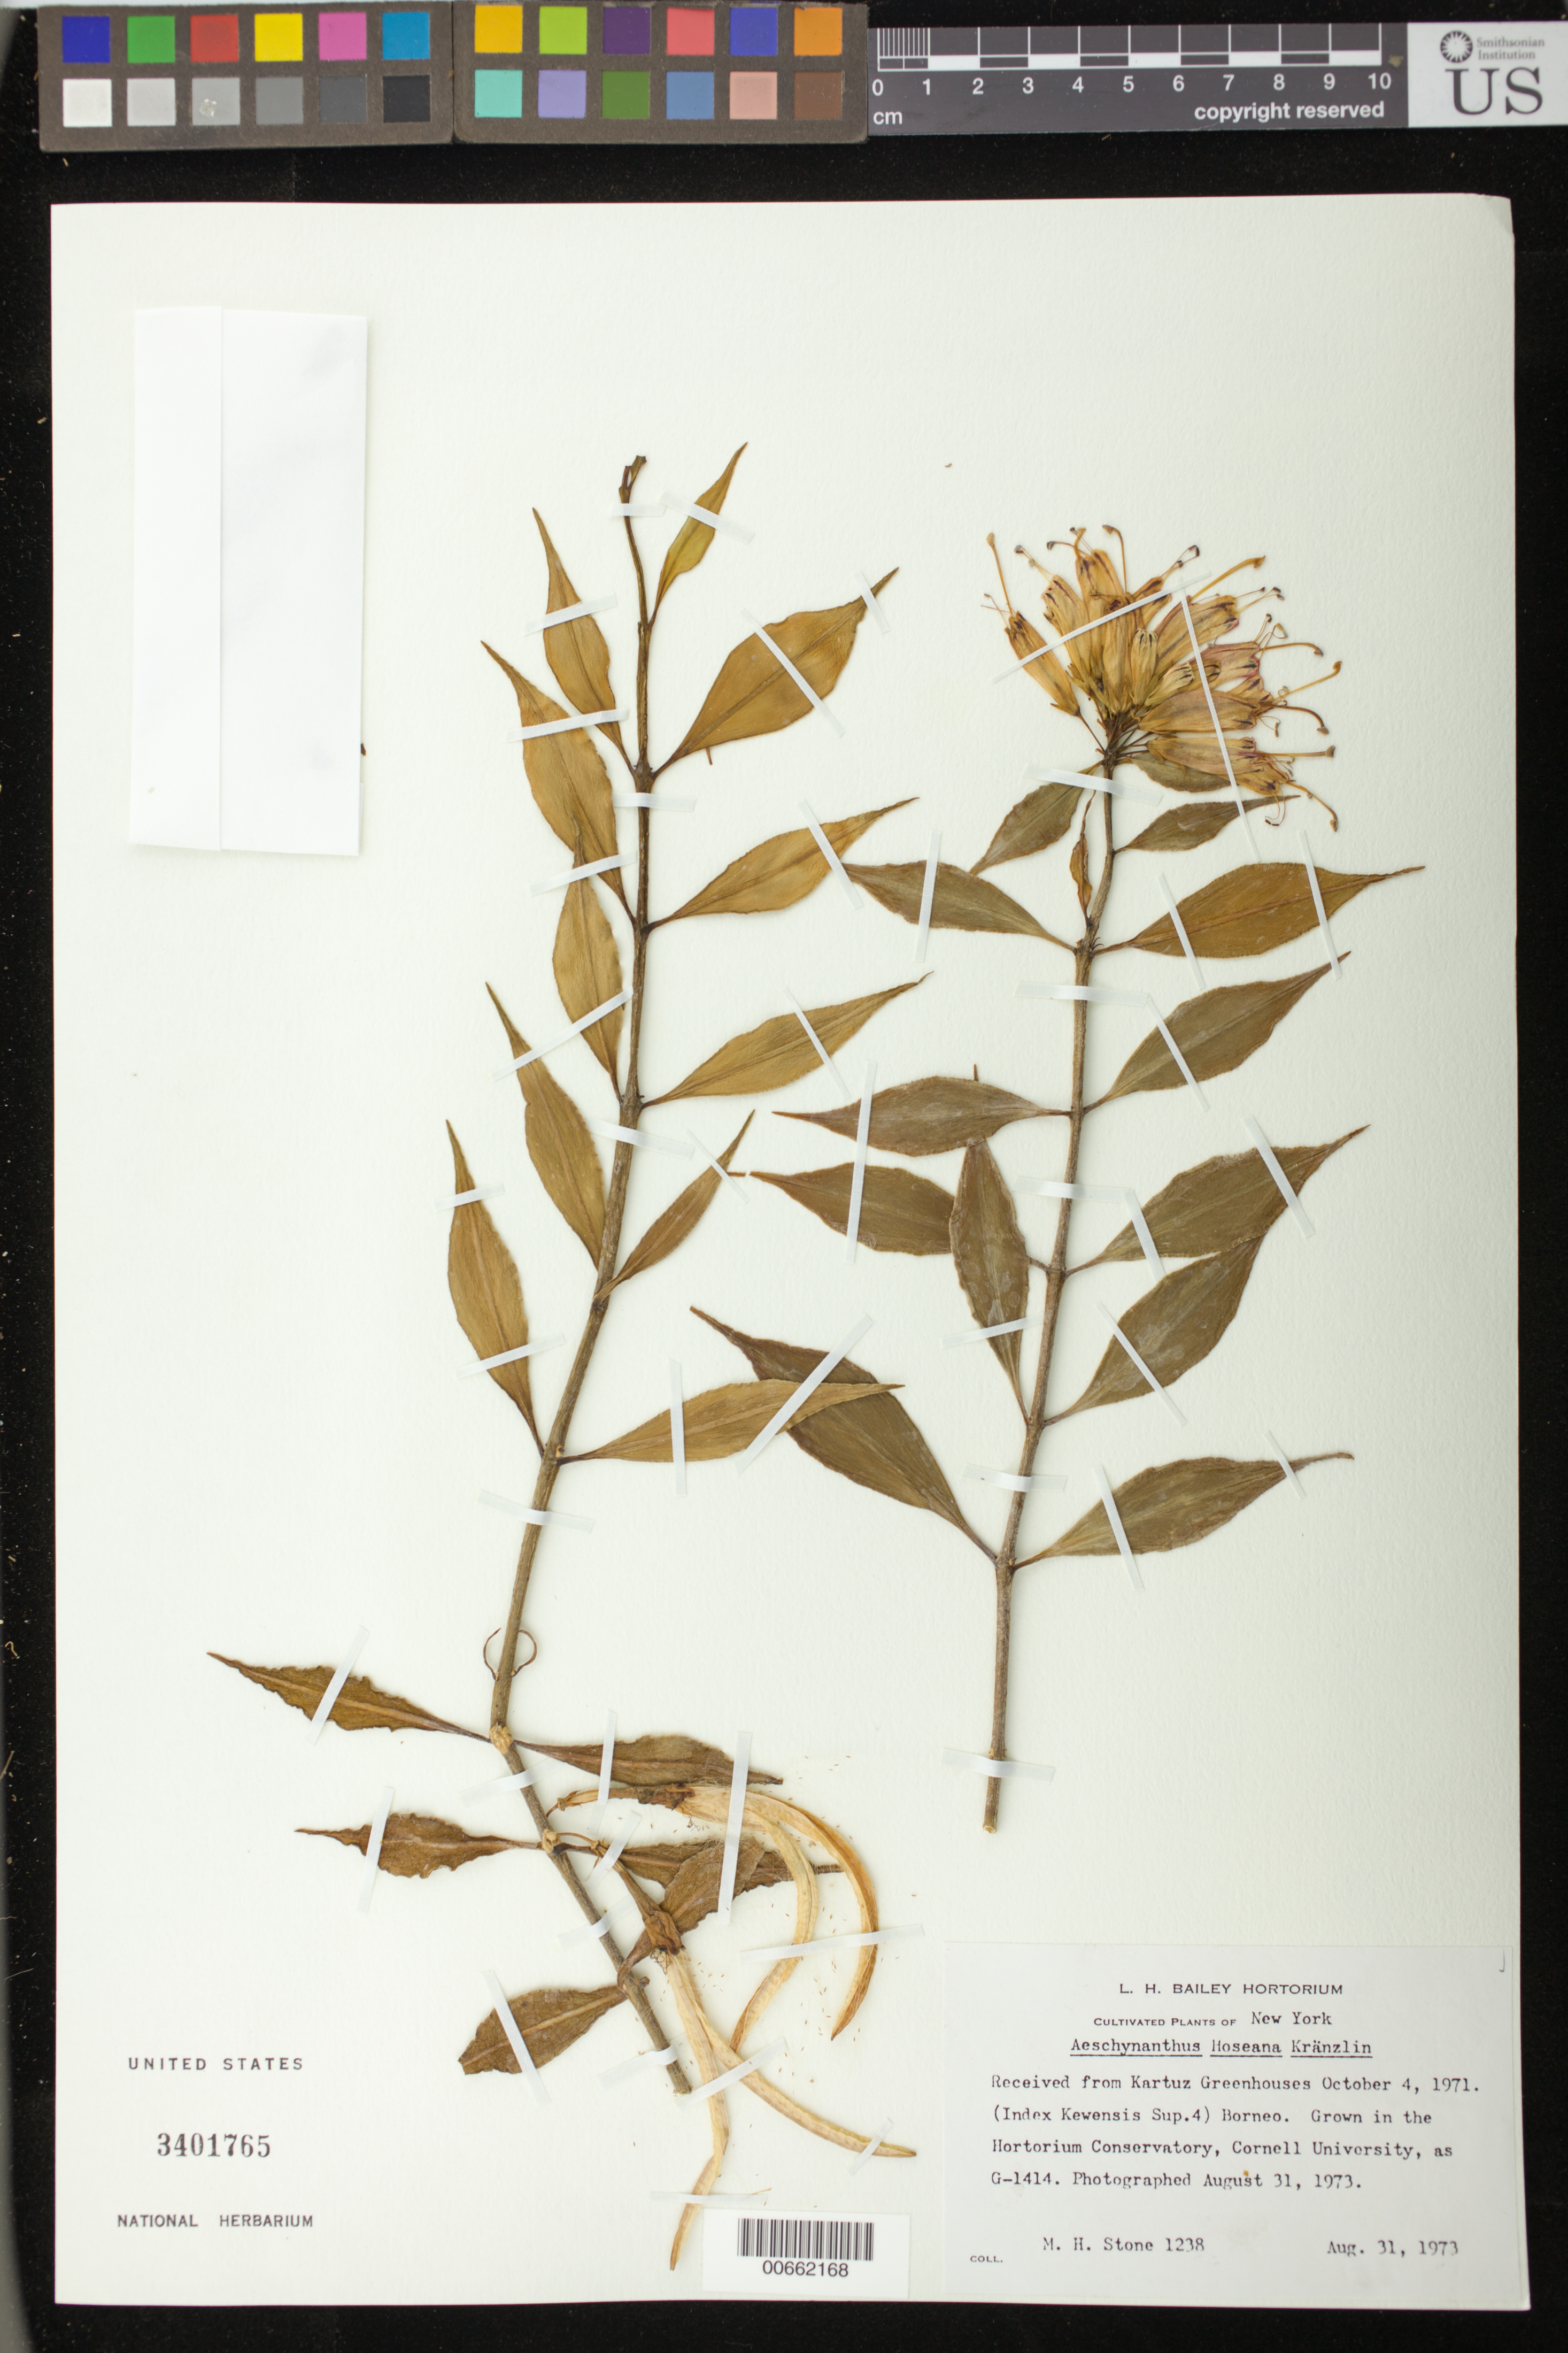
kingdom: Plantae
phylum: Tracheophyta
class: Magnoliopsida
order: Lamiales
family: Gesneriaceae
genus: Aeschynanthus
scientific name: Aeschynanthus hoseanus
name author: Kraenzl.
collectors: M. Stone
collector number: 1238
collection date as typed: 31 Aug 1973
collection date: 1973-08-31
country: Malaysia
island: Borneo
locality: Grown in the Hortorium Conservatory, Cornell University [Ithaca, New York]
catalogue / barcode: US 3401765